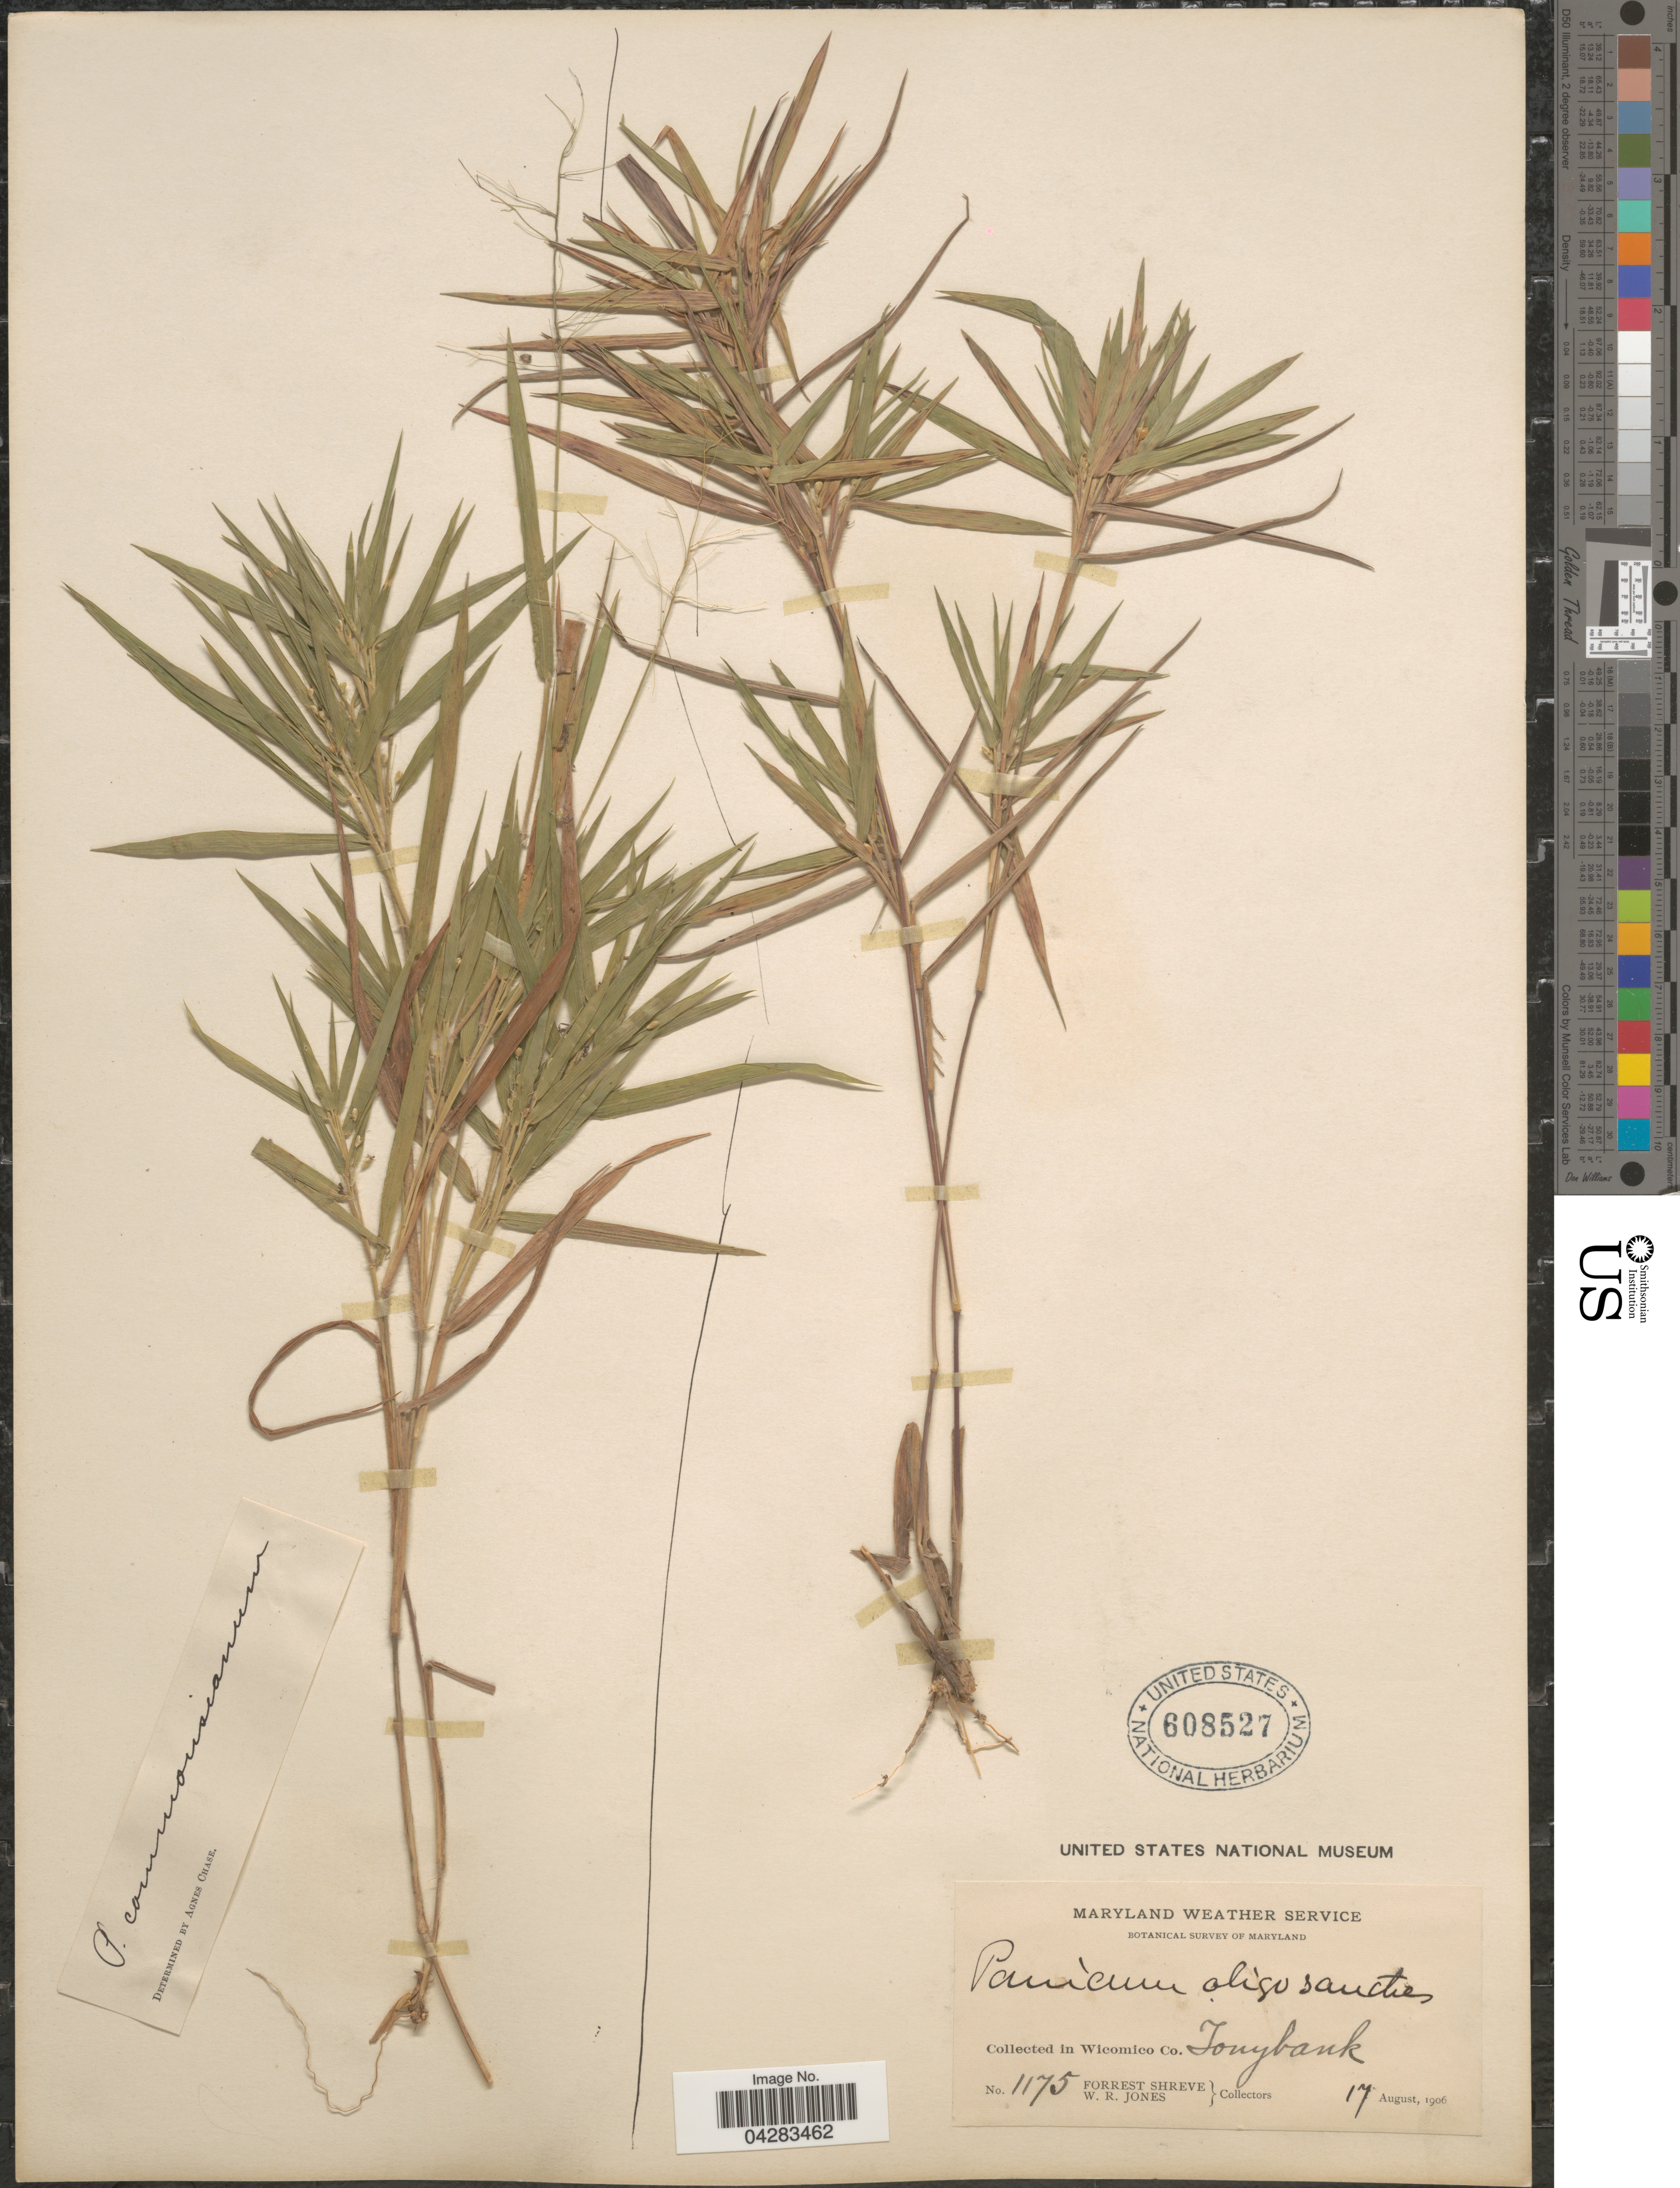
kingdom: Plantae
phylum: Tracheophyta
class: Liliopsida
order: Poales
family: Poaceae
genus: Dichanthelium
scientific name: Dichanthelium oligosanthes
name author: (Schult.) Gould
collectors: F. Shreve & W. R. Jones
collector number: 1175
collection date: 1906-08-17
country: United States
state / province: Maryland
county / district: Wicmico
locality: Botanical Survey of Maryland. In Wicomico Co. Tonybank.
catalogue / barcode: US 608527